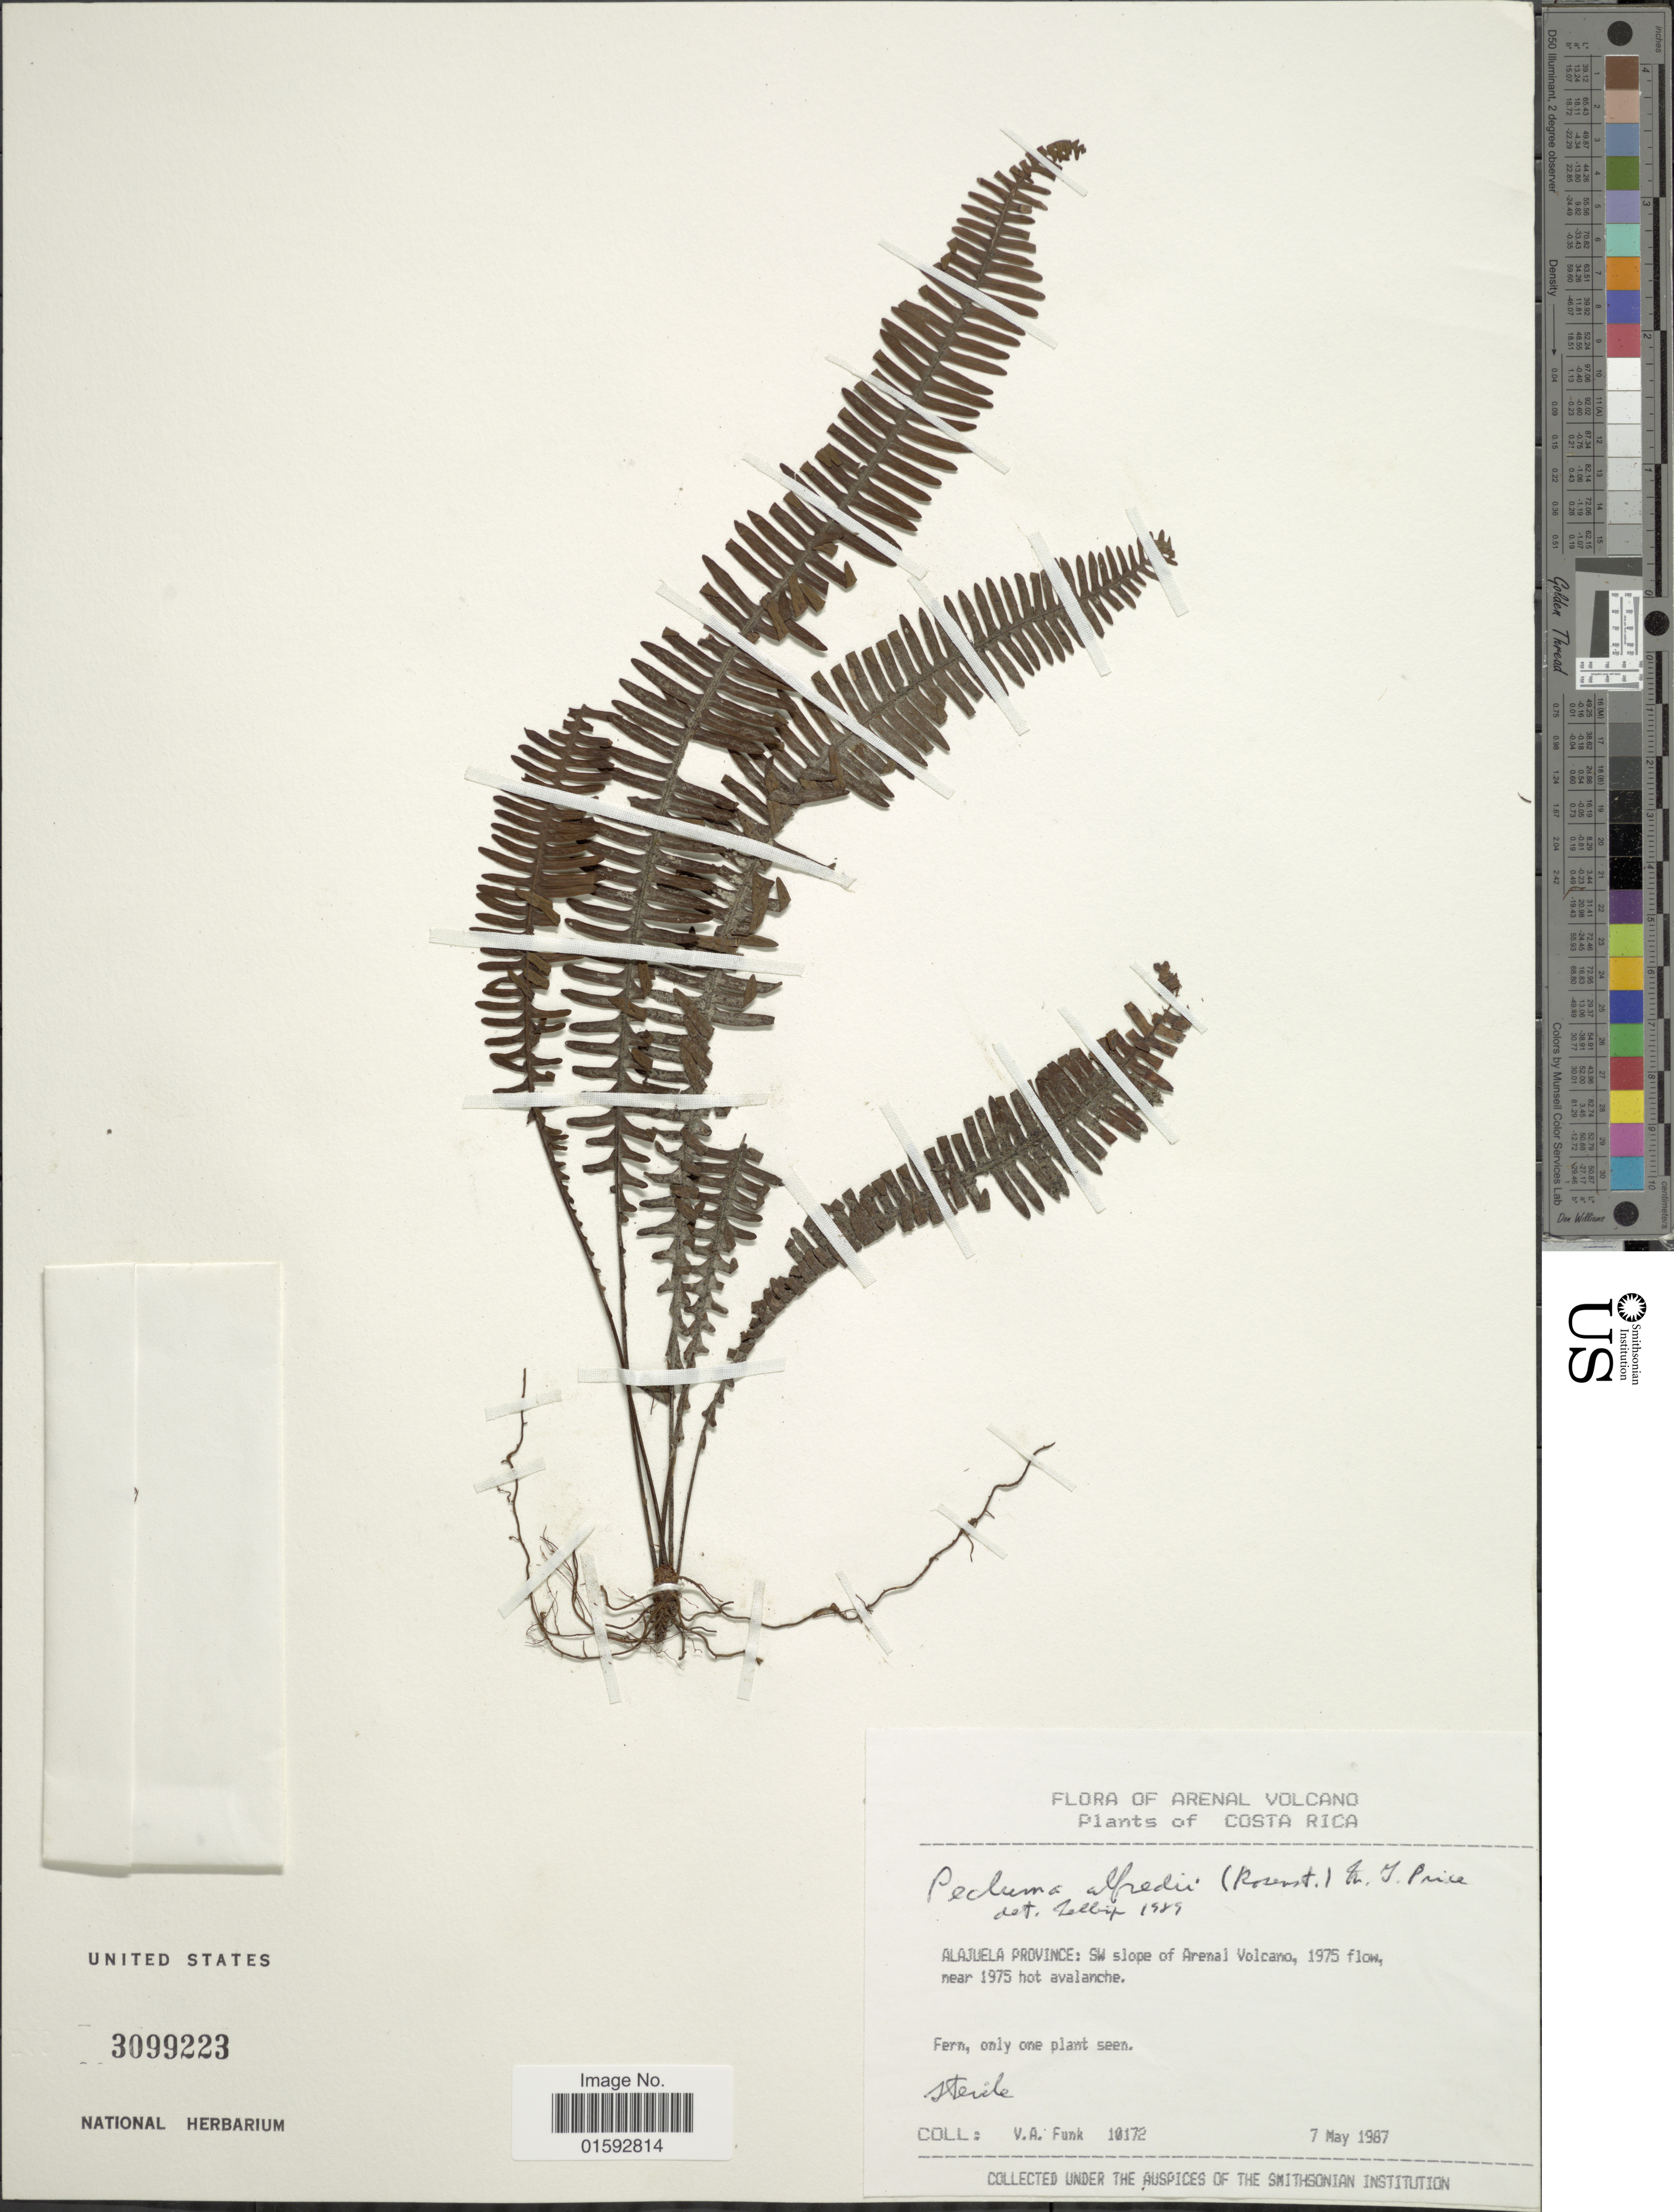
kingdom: Plantae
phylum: Tracheophyta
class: Polypodiopsida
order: Polypodiales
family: Polypodiaceae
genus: Pecluma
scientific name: Pecluma alfredii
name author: (Rosenst.) M.G. Price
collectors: V. Funk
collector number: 10172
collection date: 1987-05-07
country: Costa Rica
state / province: Alajuela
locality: SW slope of Arenal Volcano, 1975 flow, near 1975 hot avalanche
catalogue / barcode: US 3099223